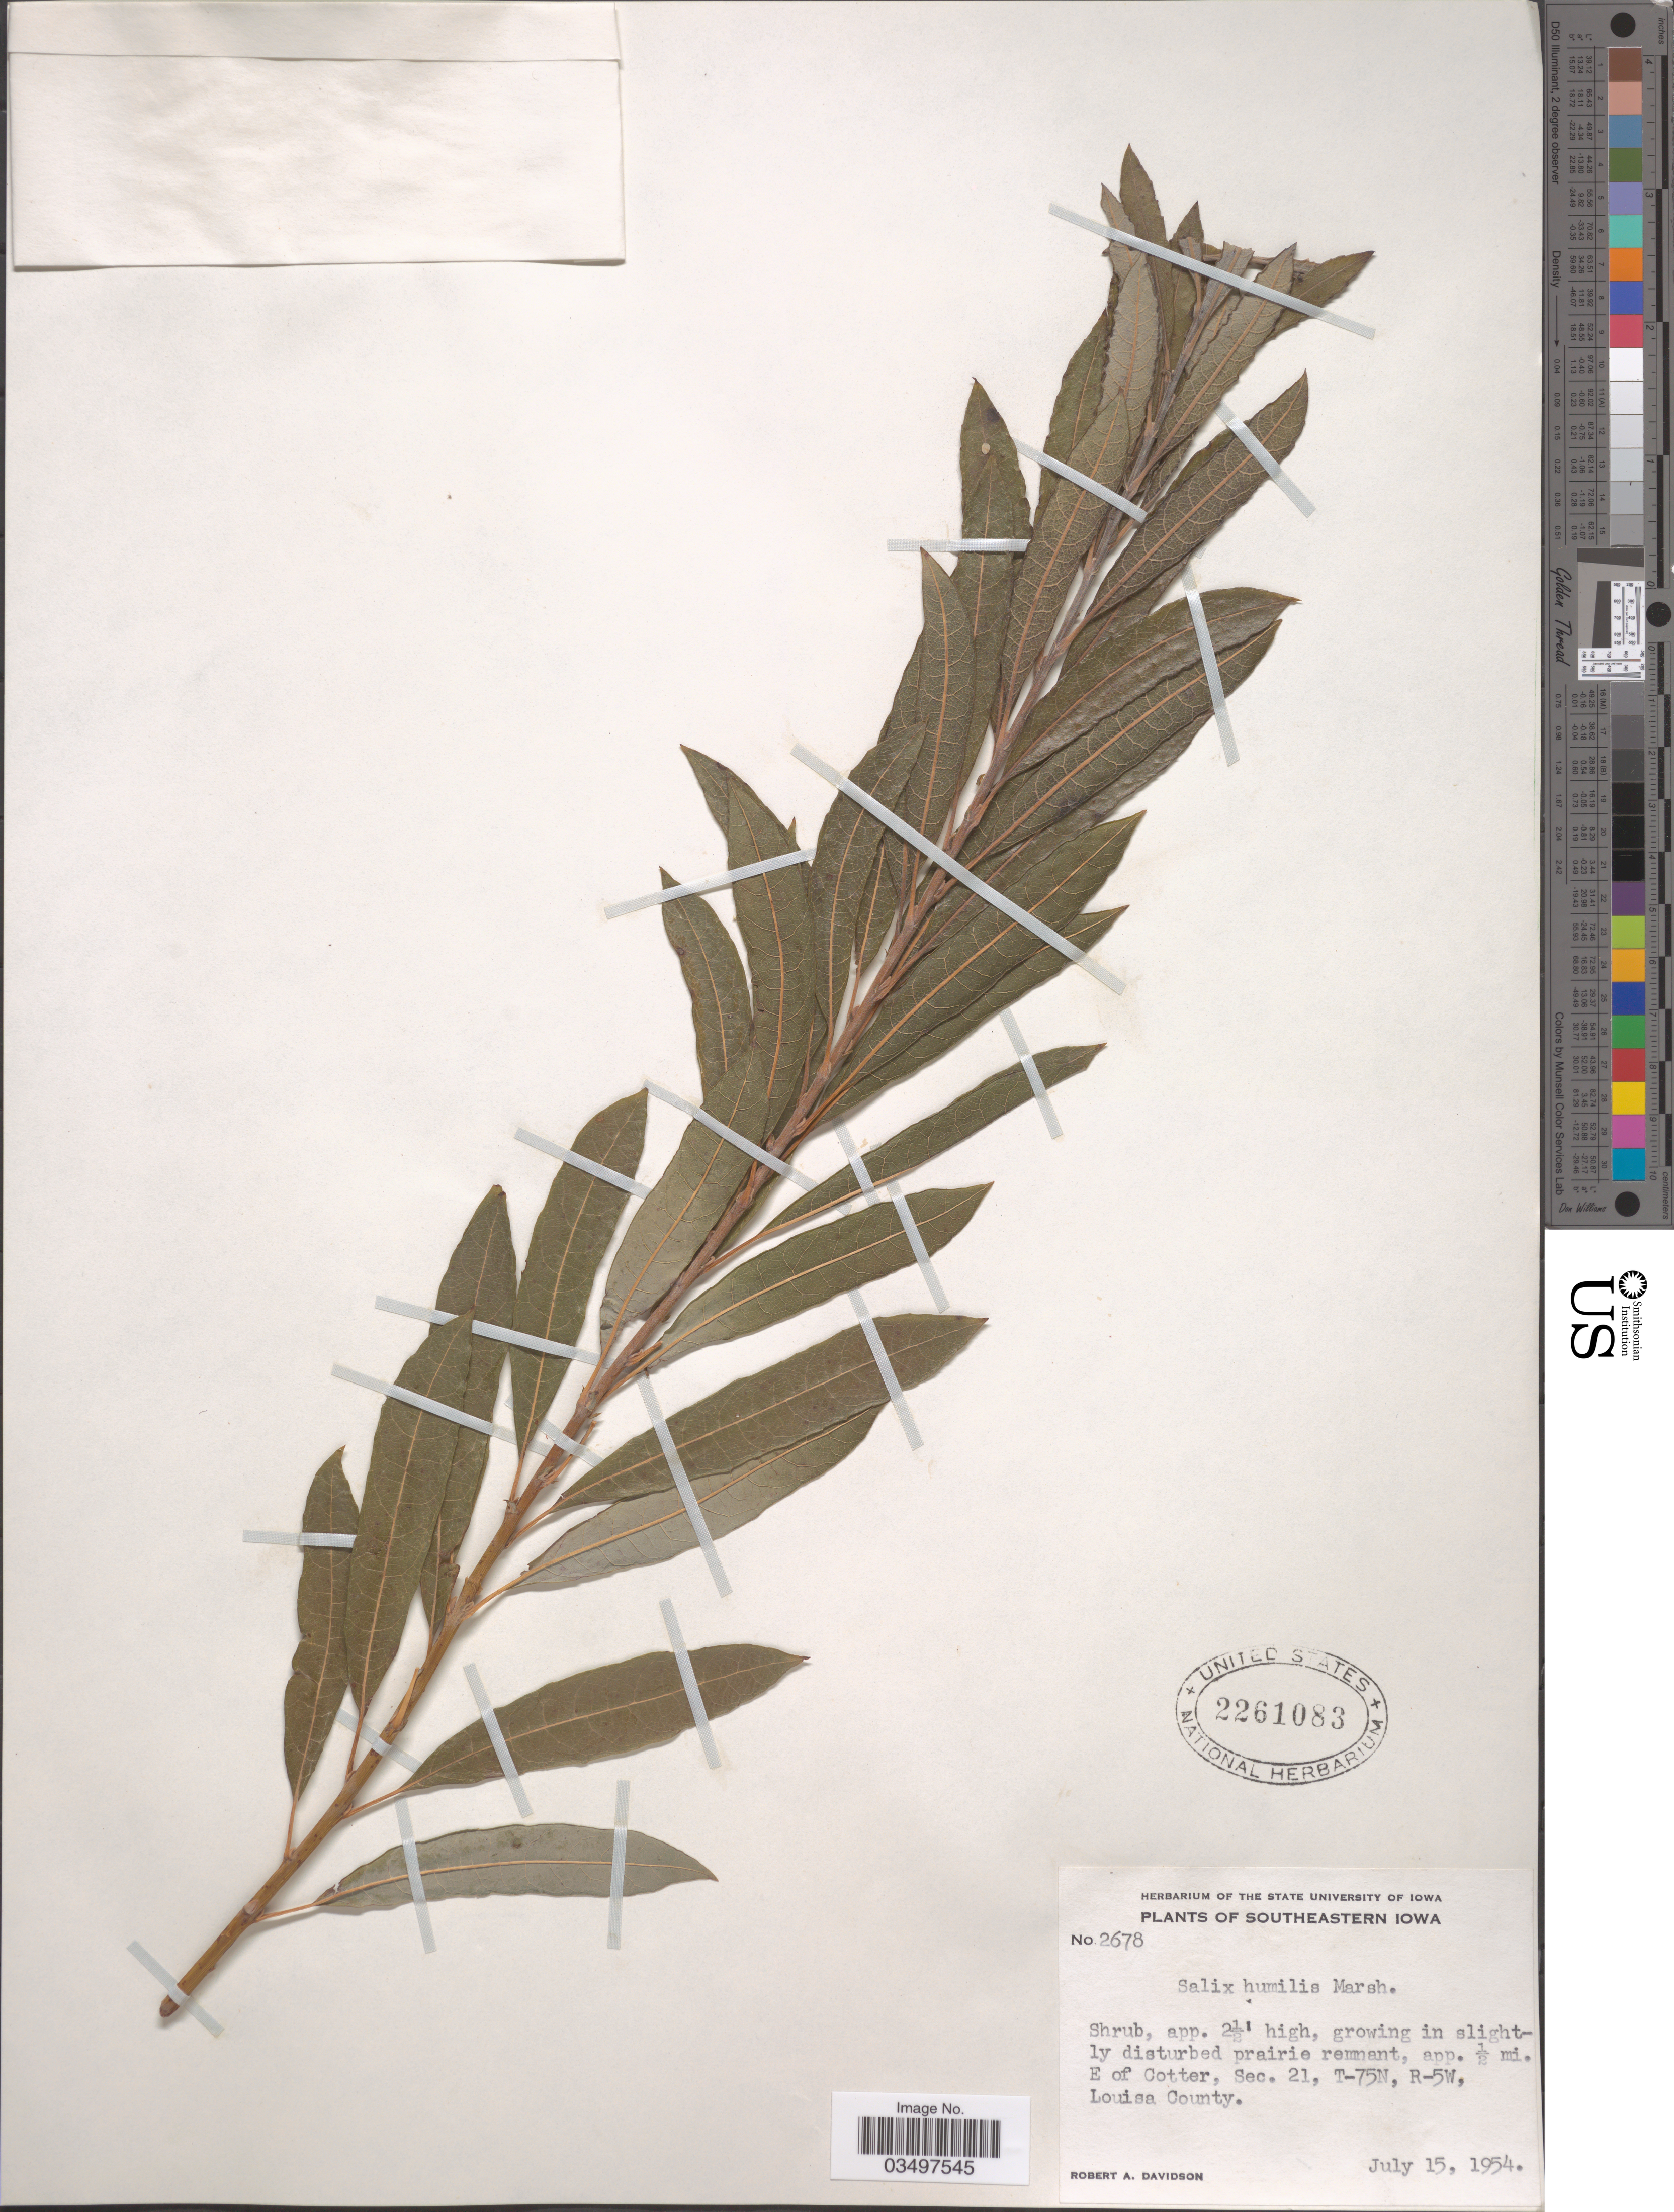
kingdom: Plantae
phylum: Tracheophyta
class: Magnoliopsida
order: Malpighiales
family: Salicaceae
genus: Salix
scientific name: Salix humilis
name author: Marshall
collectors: R. A. Davidson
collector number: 2678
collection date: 1954-07-15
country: United States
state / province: Iowa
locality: Southeastern Iowa, app. ½ mi. E of Cotter, Sec. 21, T-75N, R-5W, Louisa County.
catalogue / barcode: US 2261083